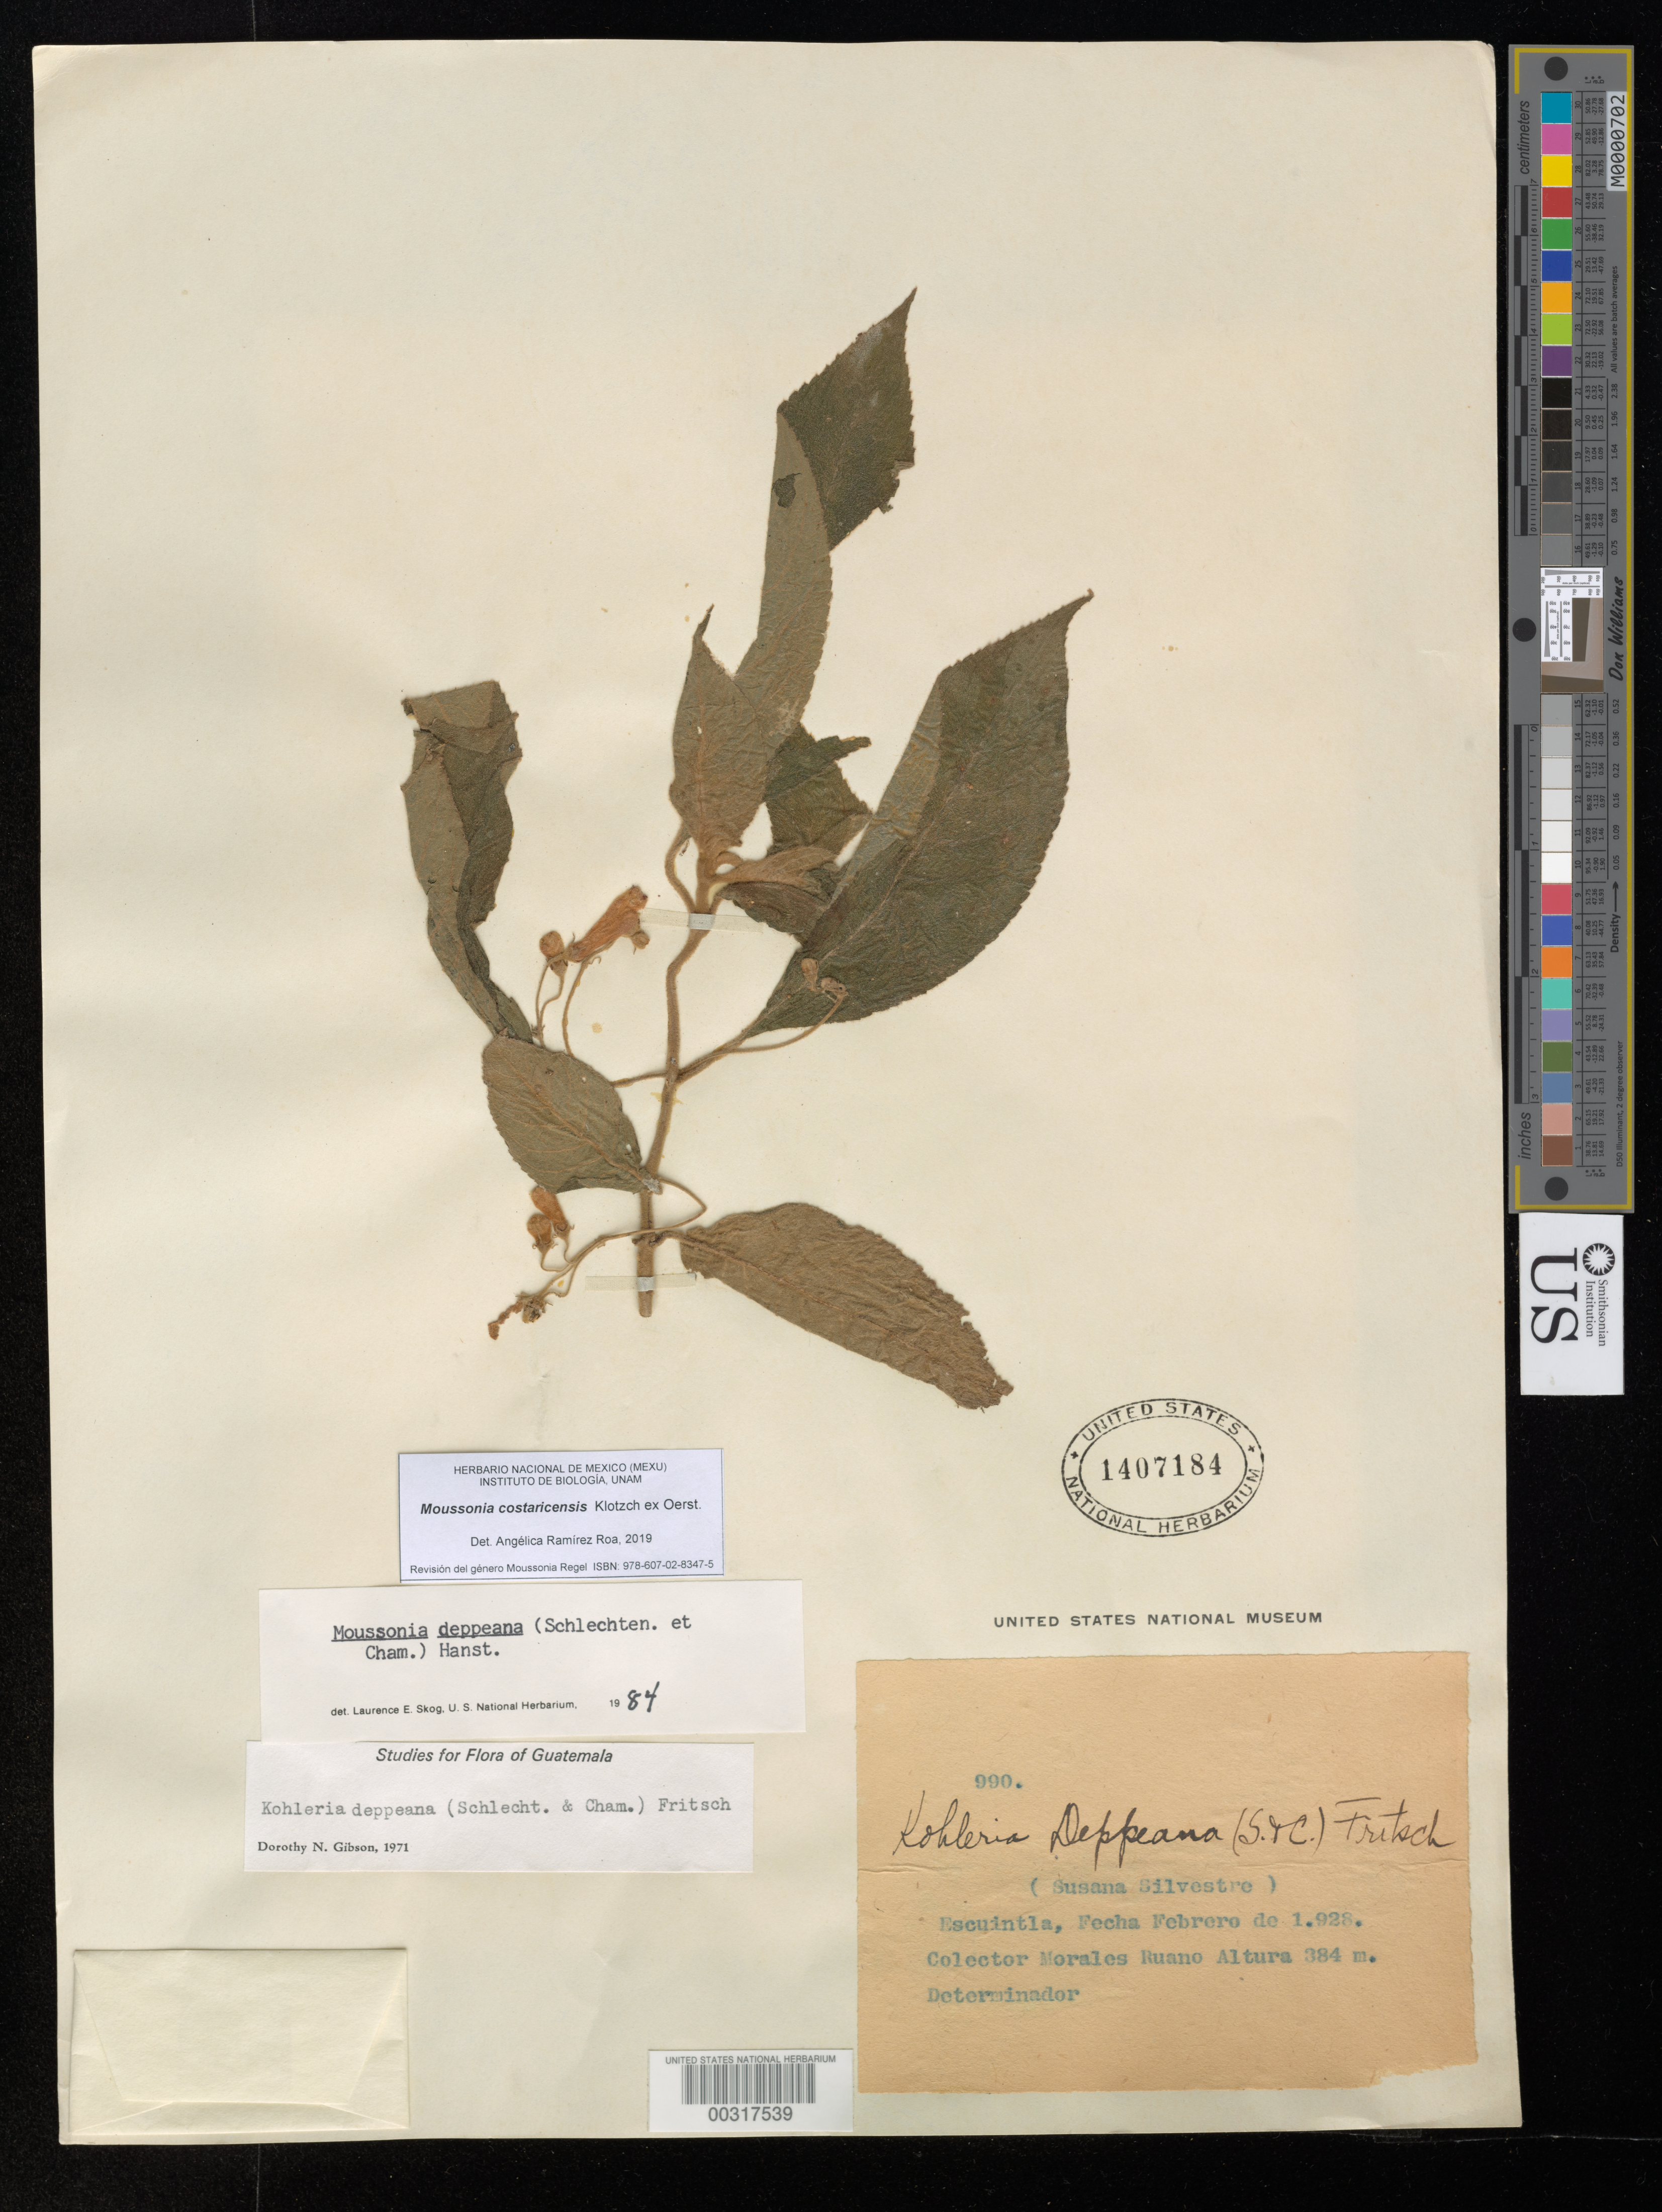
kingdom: Plantae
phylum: Tracheophyta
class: Magnoliopsida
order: Lamiales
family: Gesneriaceae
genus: Moussonia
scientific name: Moussonia costaricensis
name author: Klotzsch ex Oerst.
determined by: Ramírez-Roa, A.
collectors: M. Ruano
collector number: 990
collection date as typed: Feb 1928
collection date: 1928-02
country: Guatemala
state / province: Escuintla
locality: (Susana Silvestre)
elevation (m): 384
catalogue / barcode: US 1407184